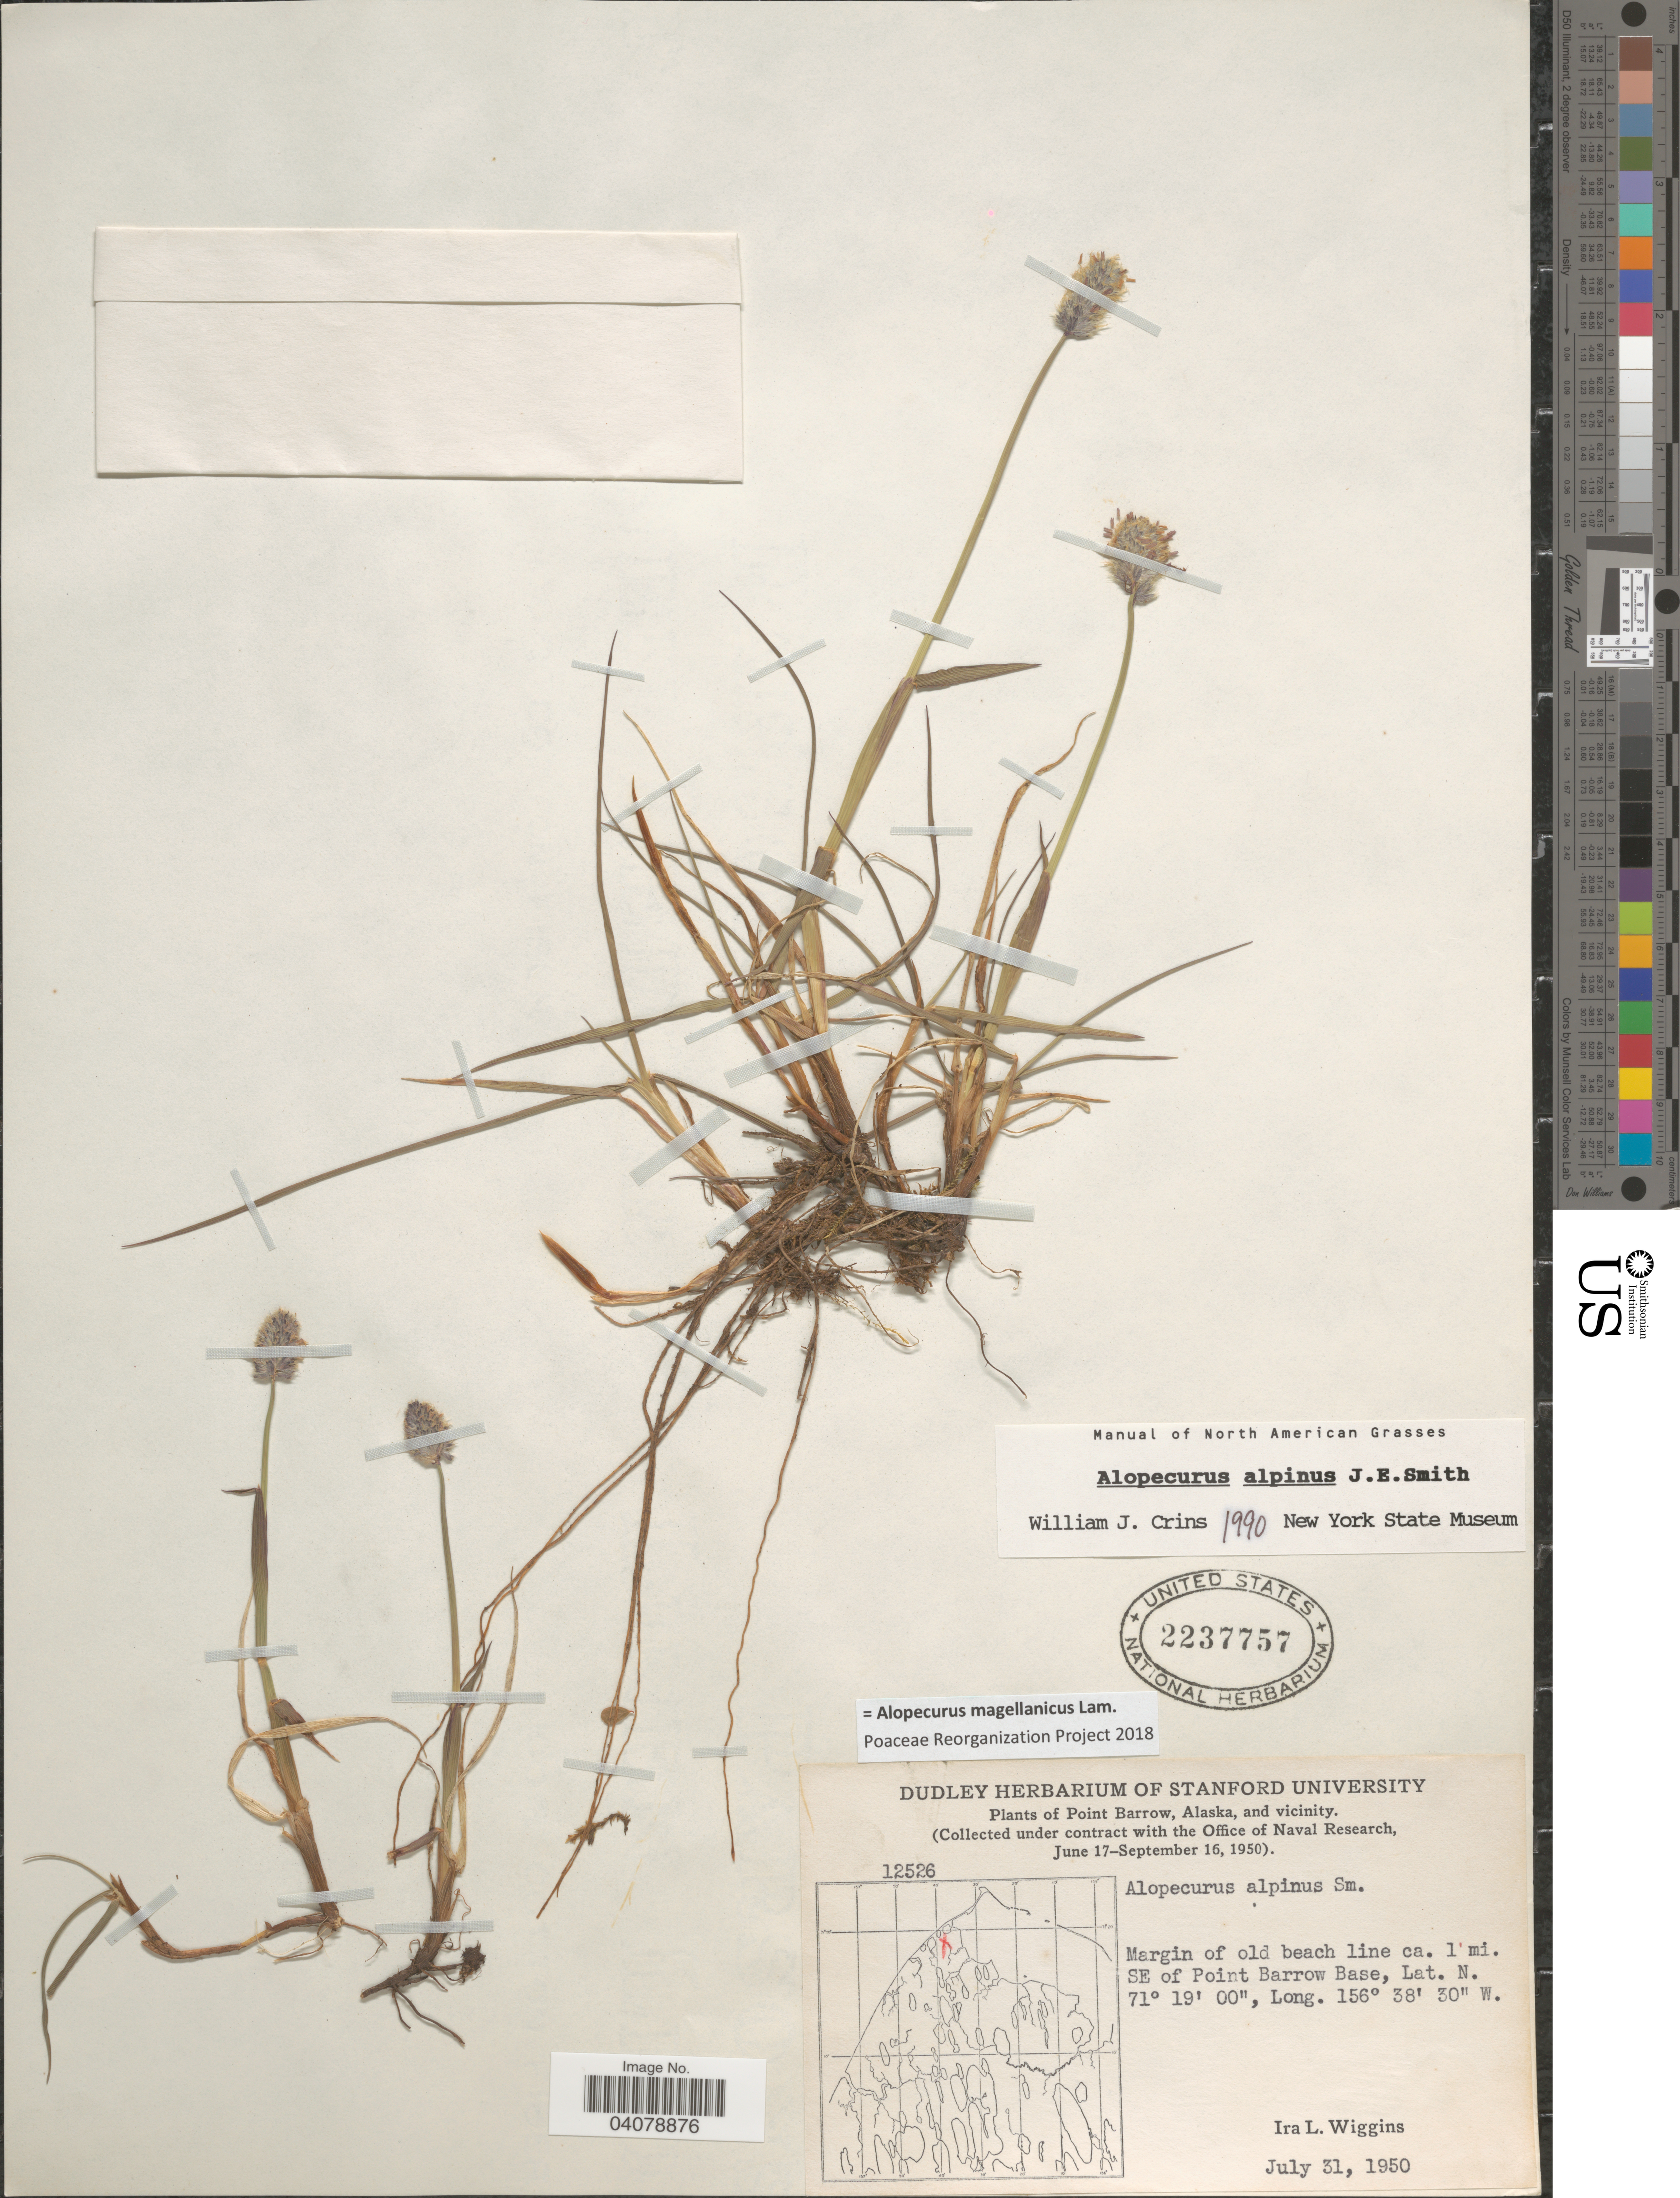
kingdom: Plantae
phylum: Tracheophyta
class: Liliopsida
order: Poales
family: Poaceae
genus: Alopecurus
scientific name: Alopecurus magellanicus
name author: Lam.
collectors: I. L. Wiggins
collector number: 12526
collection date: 1950-07-31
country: United States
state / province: Alaska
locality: Point Barrow, Alaska, and vicinity. Margin of old beach line ca. 1 mi. SE of Point Barrow Base.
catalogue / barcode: US 2237757